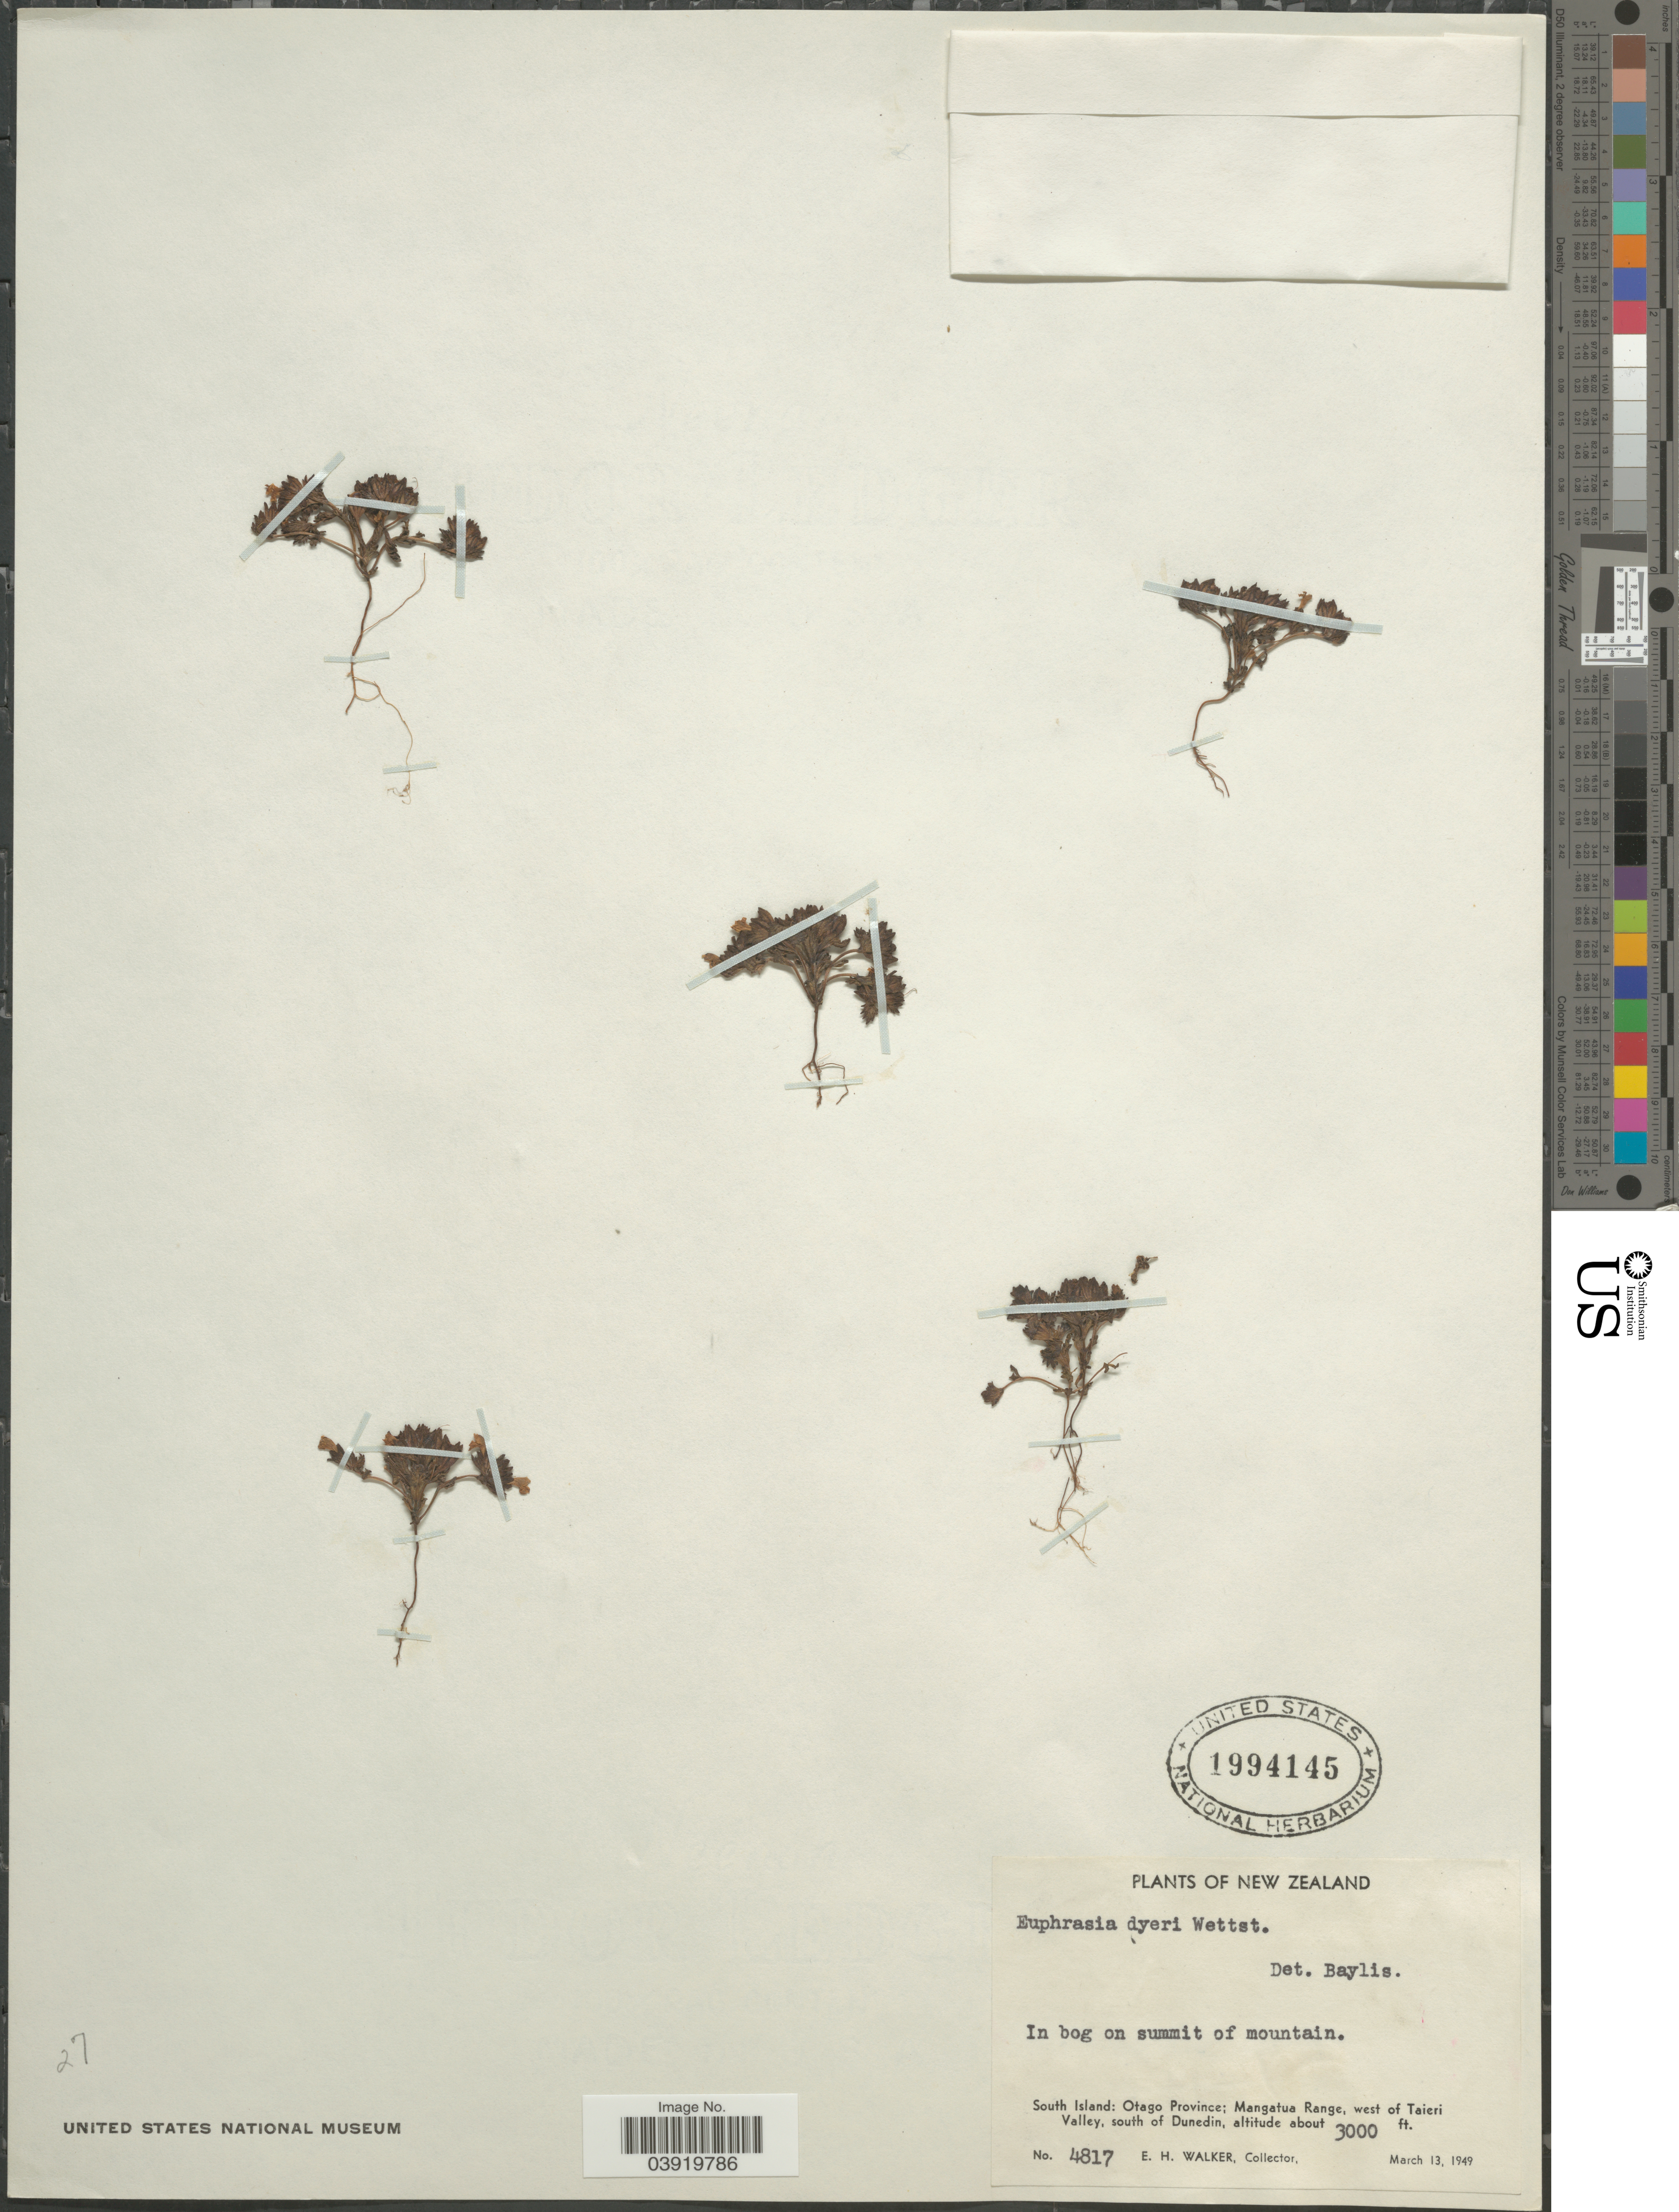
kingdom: Plantae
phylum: Tracheophyta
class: Magnoliopsida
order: Lamiales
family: Orobanchaceae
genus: Euphrasia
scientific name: Euphrasia dyeri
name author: Wettst.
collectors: E. H. Walker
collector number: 4817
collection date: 1949-03-13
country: New Zealand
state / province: Otago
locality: South Island; Mangatua Range, west of Taieri Valley, south of Dunedin.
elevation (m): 914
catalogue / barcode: US 1994145